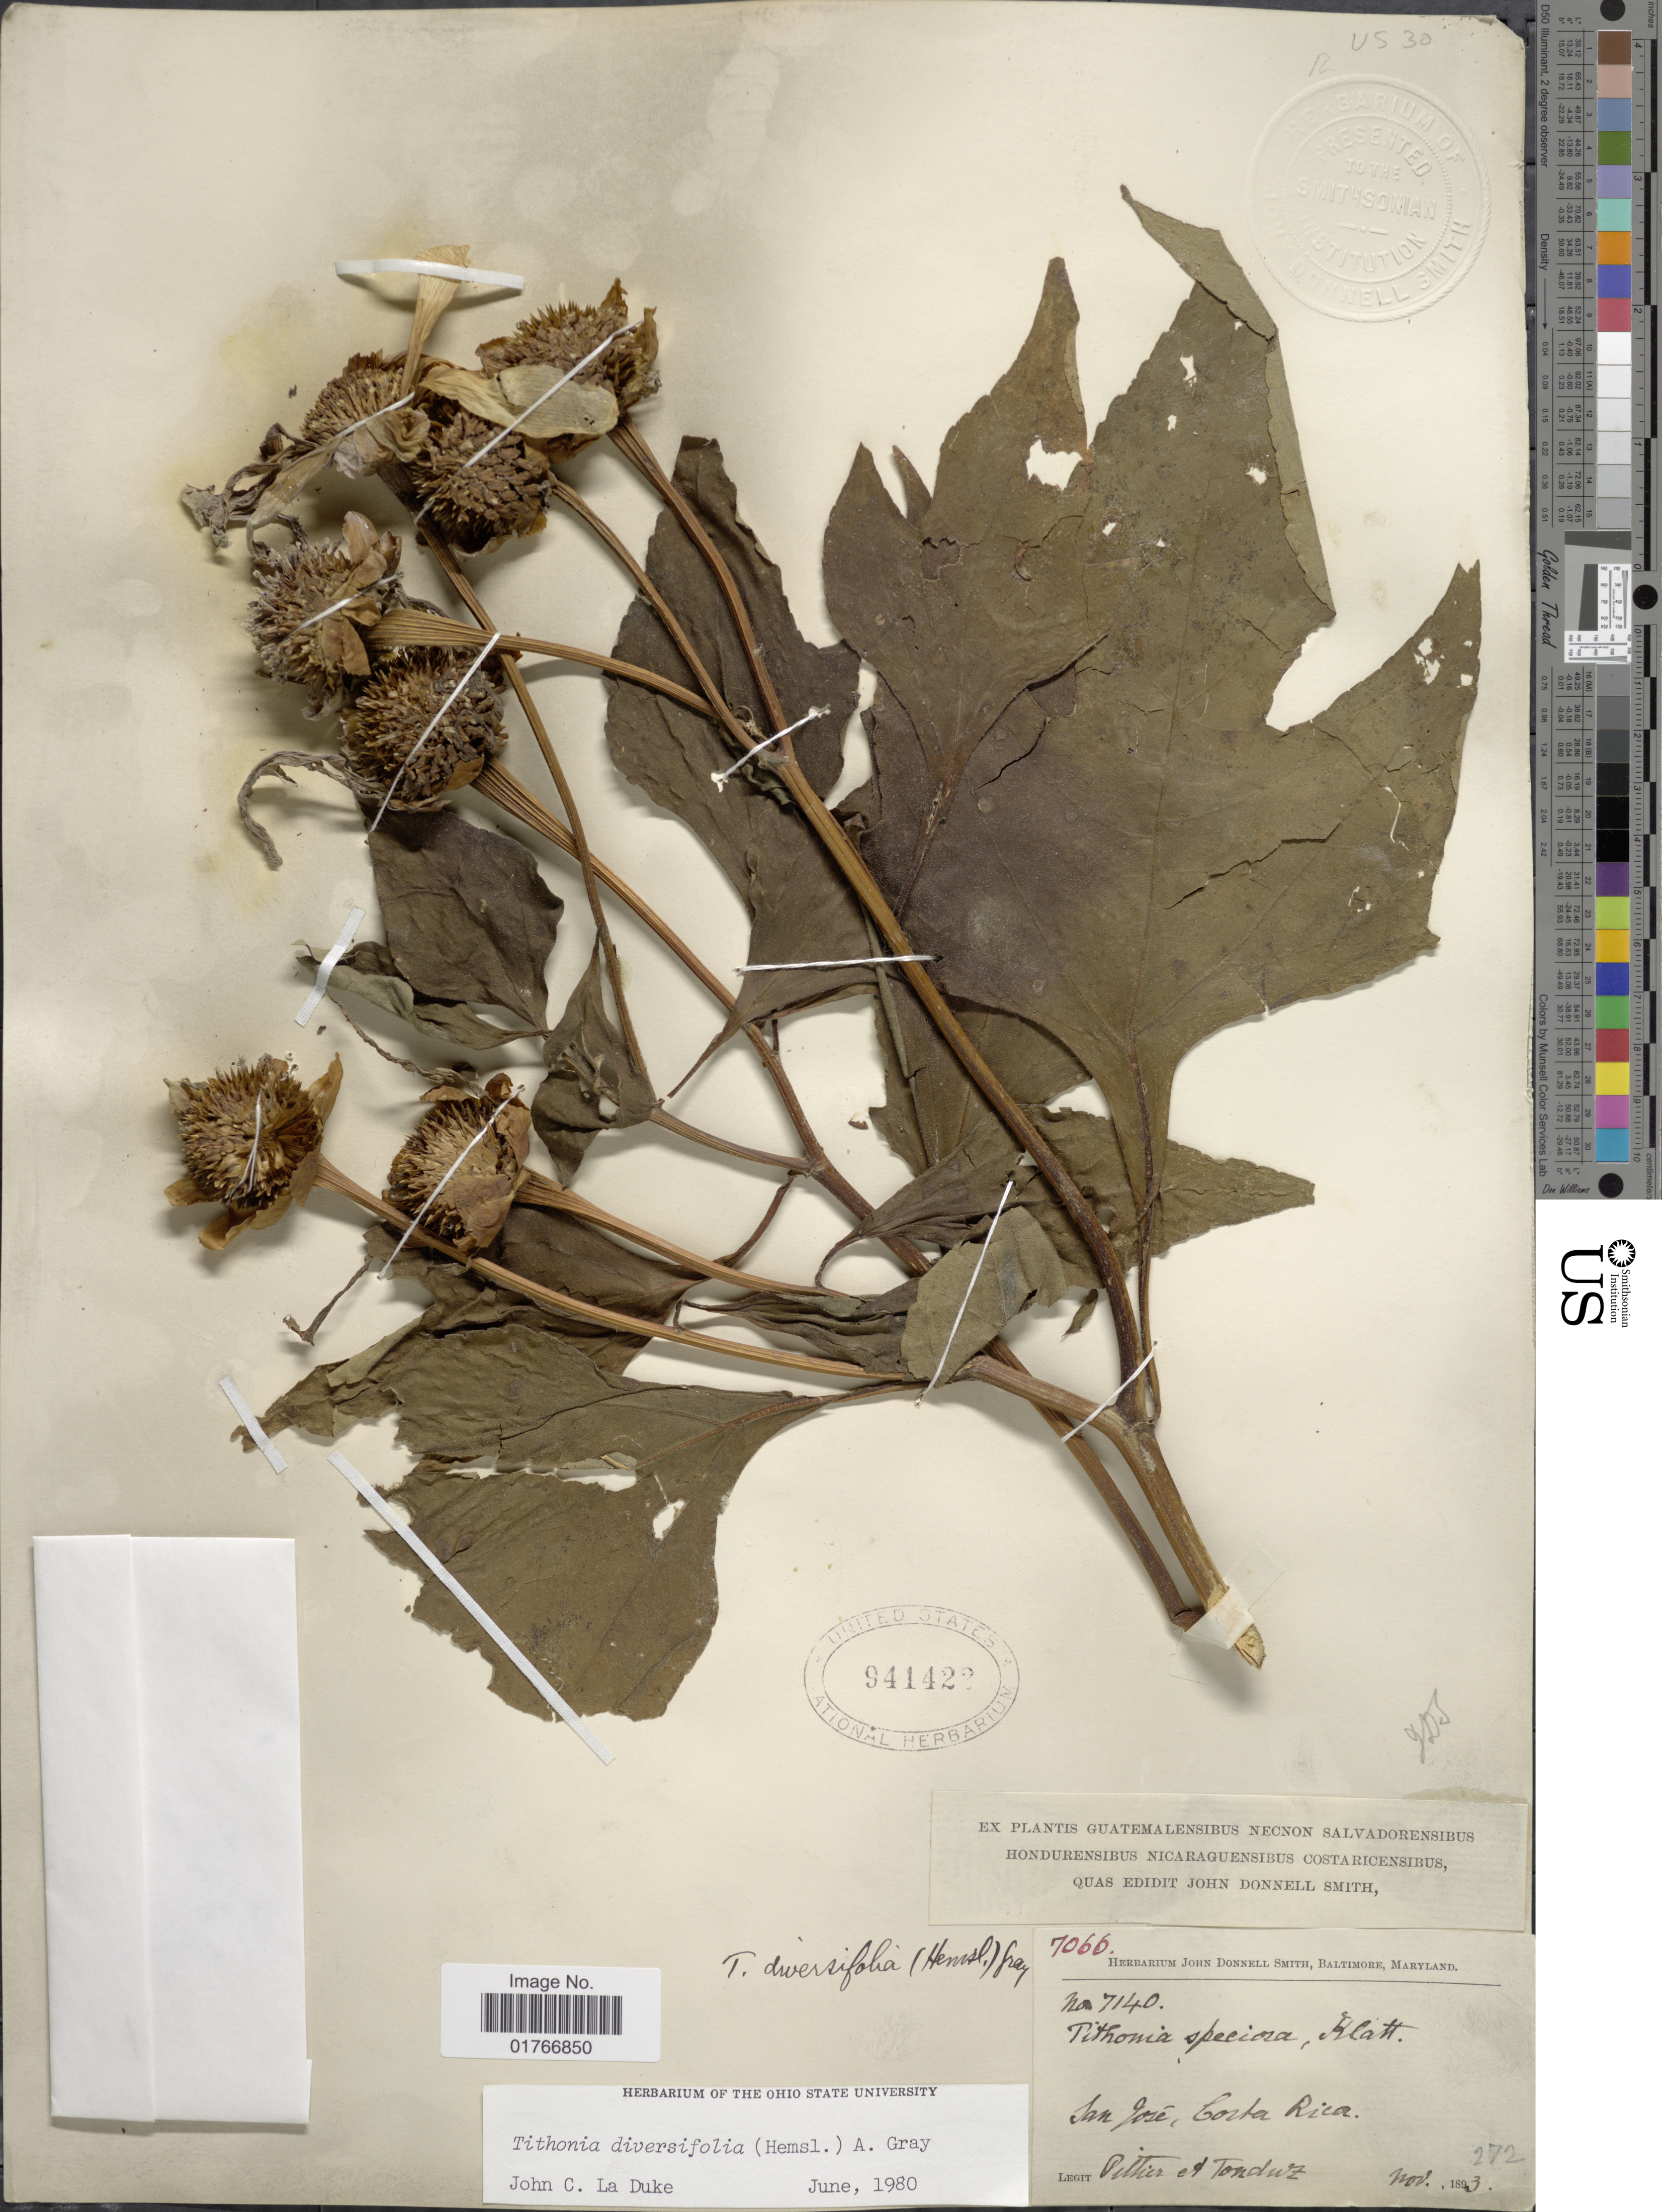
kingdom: Plantae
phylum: Tracheophyta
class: Magnoliopsida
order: Asterales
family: Asteraceae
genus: Tithonia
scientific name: Tithonia diversifolia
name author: (Hemsl.) A. Gray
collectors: Pittier, -- & A. Tonduz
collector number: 7066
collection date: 1893-11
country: Costa Rica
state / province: San José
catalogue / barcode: US 941422